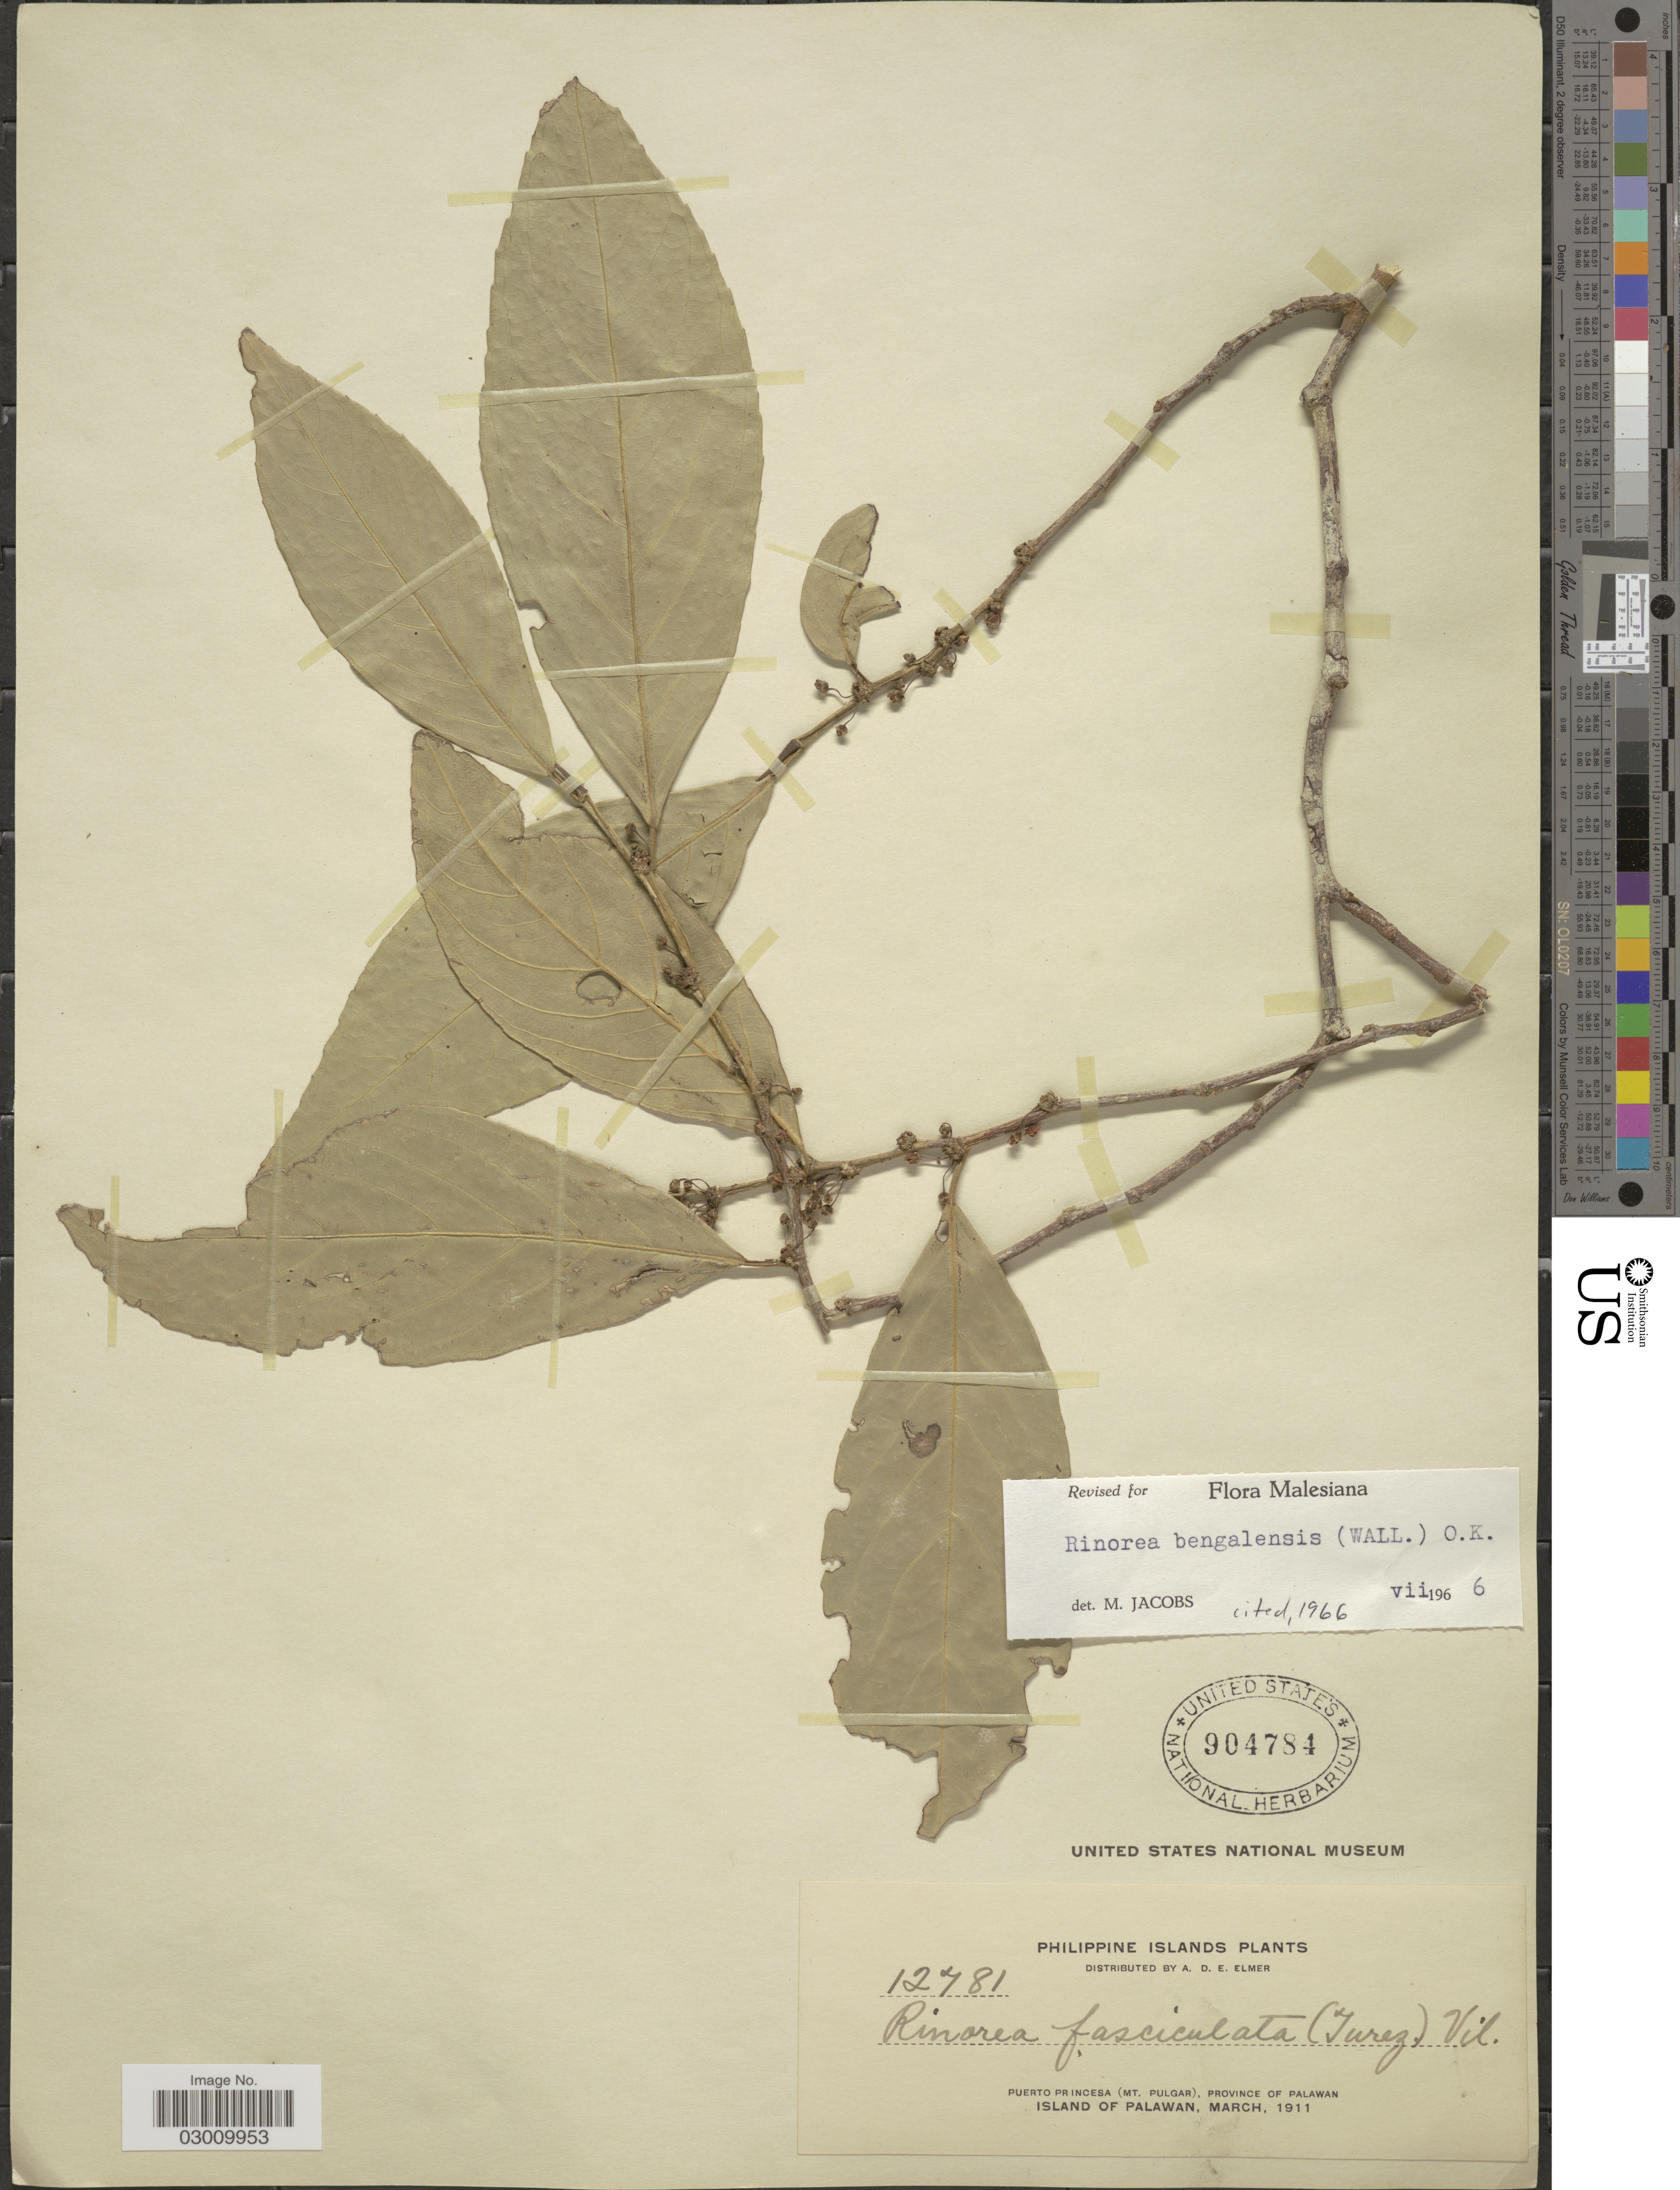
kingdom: Plantae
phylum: Tracheophyta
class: Magnoliopsida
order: Malpighiales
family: Violaceae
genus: Rinorea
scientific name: Rinorea bengalensis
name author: (Wall.) Kuntze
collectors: A. D. E. Elmer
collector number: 12781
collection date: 1911-03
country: Philippines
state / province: Mimaropa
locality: Puerto Princesa (Mt. Pulgar), Province of Palawan, Island of Palawan.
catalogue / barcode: US 904784